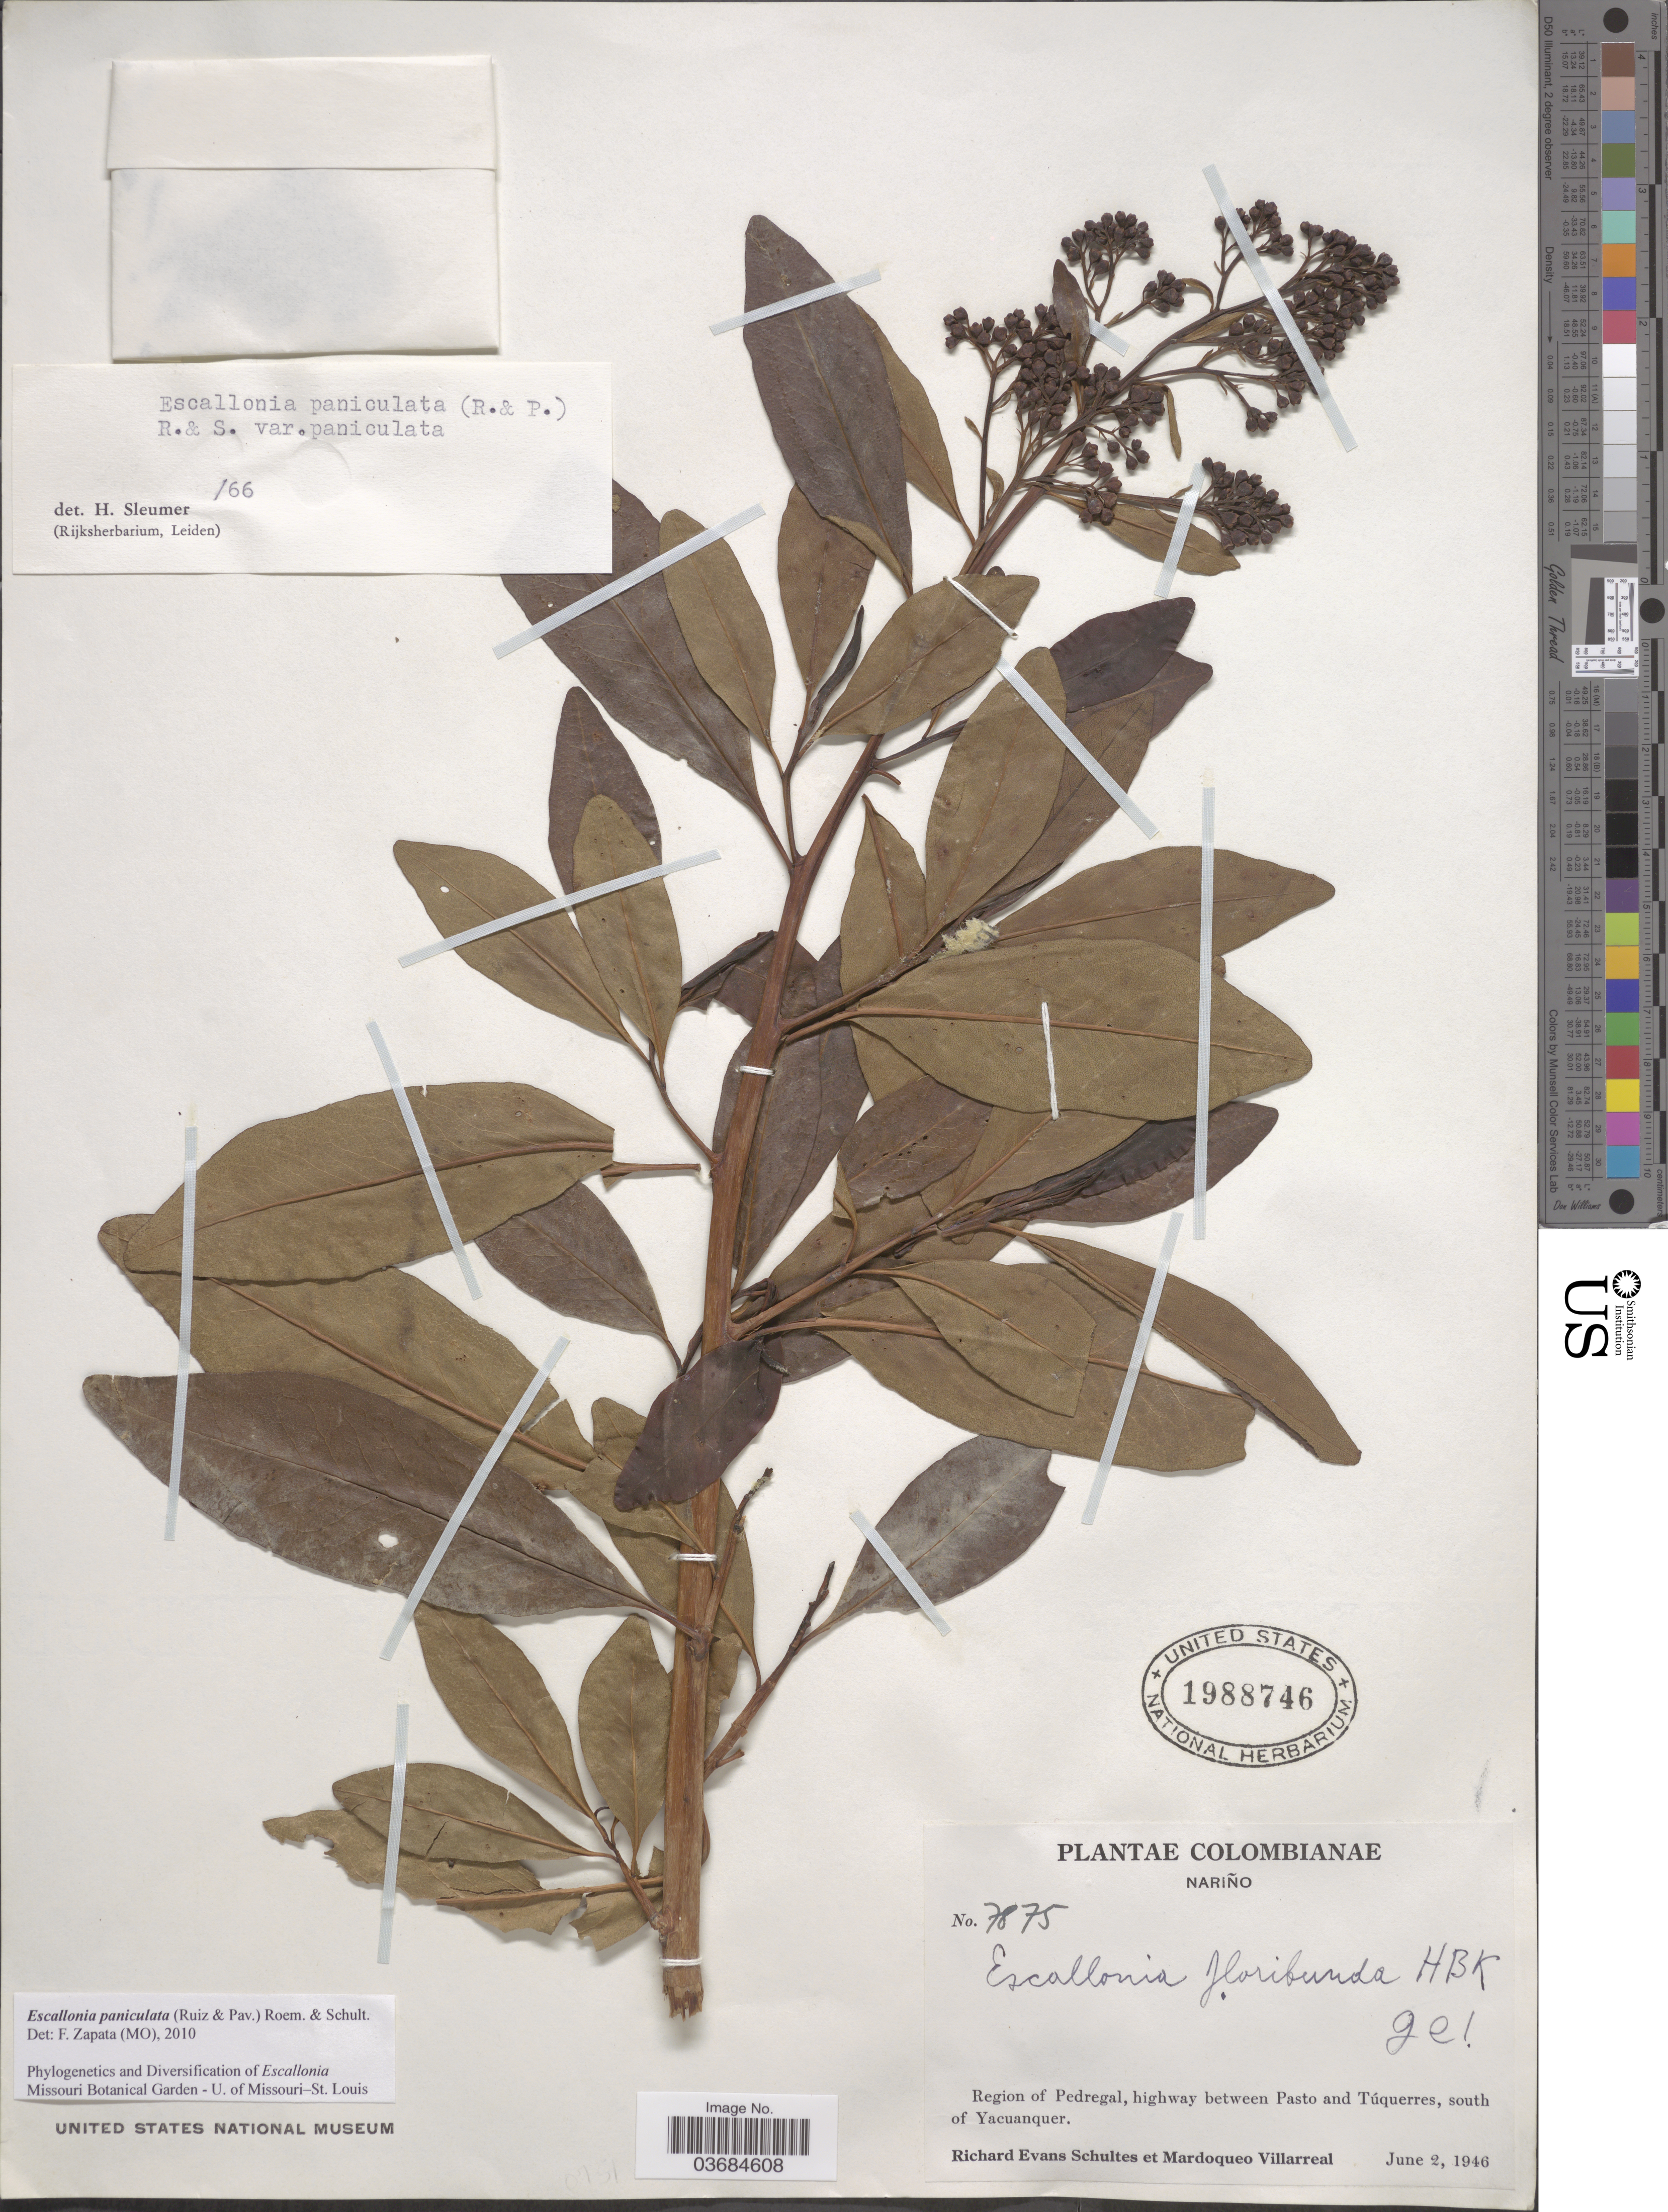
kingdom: Plantae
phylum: Tracheophyta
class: Magnoliopsida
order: Escalloniales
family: Escalloniaceae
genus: Escallonia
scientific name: Escallonia paniculata var. paniculata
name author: (Ruiz & Pav.) Roem. & Schult.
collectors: R. E. Schultes & M. Villarreal V.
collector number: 7875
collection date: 1946-06-02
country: Colombia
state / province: Nariño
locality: Region of Pedregal, highway between Pasto and Túquerres, south of Yacuanquer.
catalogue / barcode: US 1988746